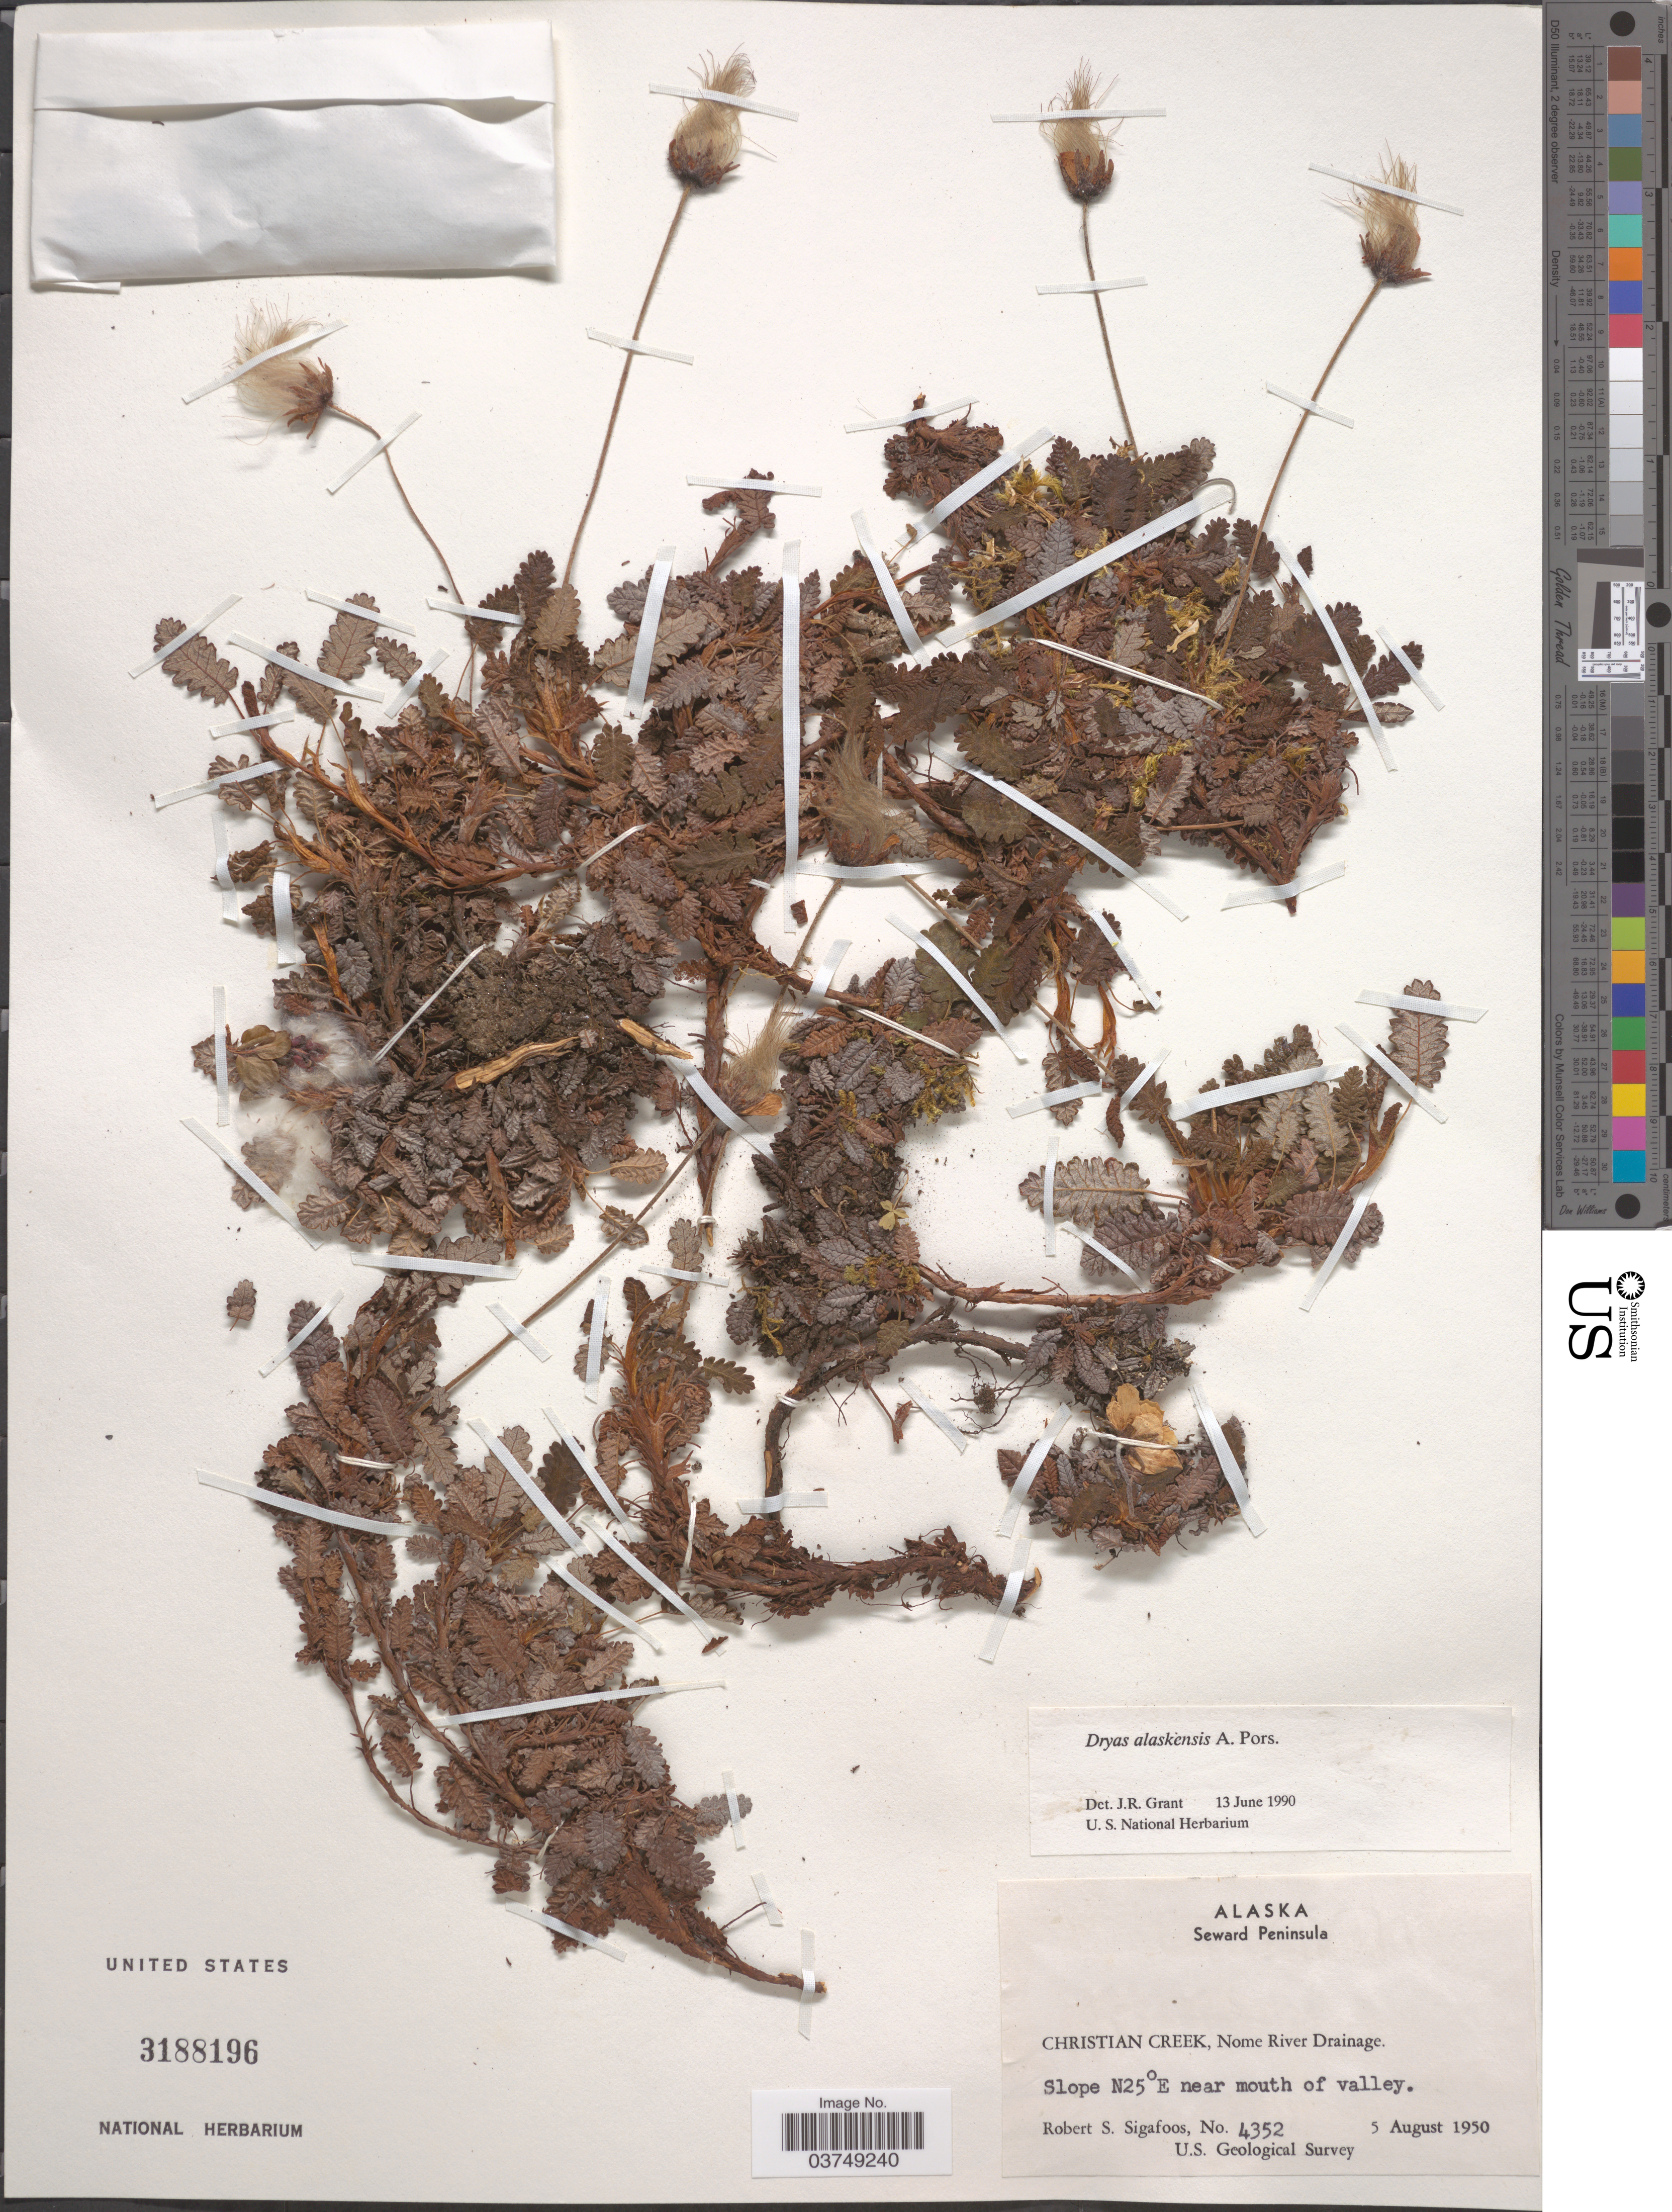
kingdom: Plantae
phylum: Tracheophyta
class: Magnoliopsida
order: Rosales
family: Rosaceae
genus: Dryas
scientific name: Dryas alaskensis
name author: A.E. Porsild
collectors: R. Sigafoos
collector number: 4352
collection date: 1950-08-05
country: United States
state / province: Alaska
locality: Seward Peninsula. Christian Creek, Nome River Drainage. Slope N25°E near mouth of valley.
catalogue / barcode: US 3188196